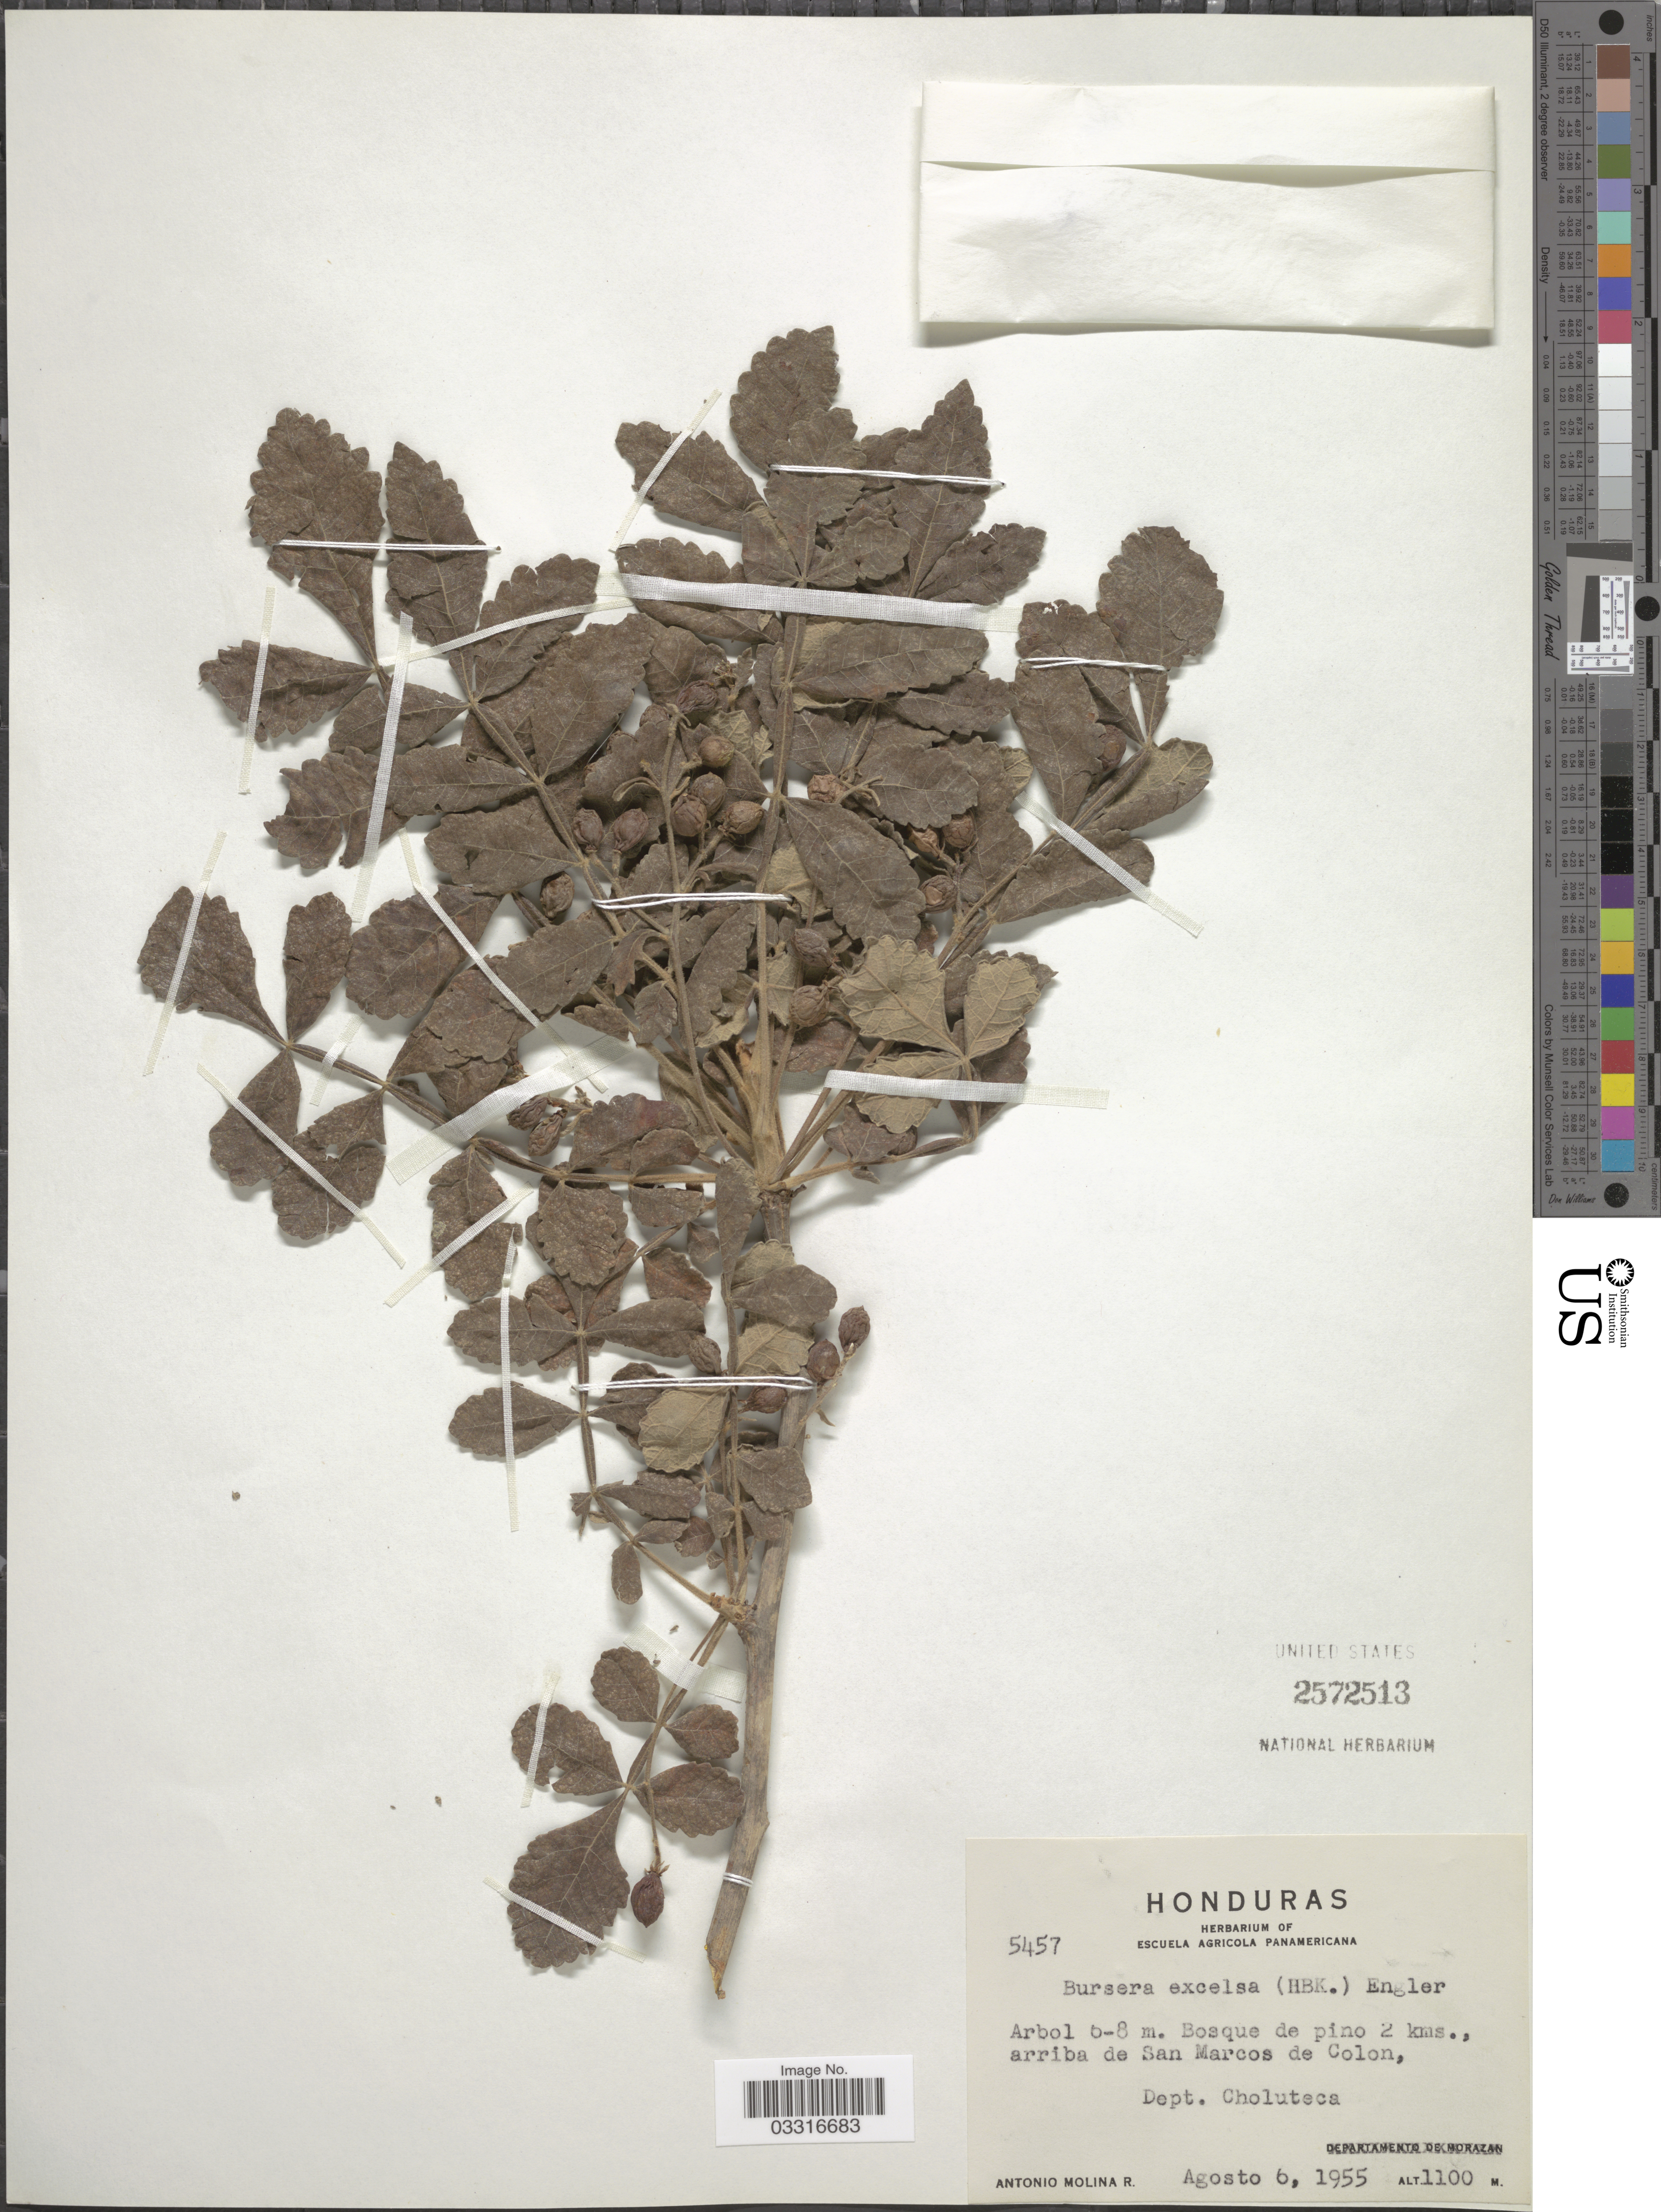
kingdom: Plantae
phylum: Tracheophyta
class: Magnoliopsida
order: Sapindales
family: Burseraceae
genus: Bursera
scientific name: Bursera excelsa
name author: (Kunth) Engl.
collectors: A. Molina R.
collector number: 5457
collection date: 1955-08-06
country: Honduras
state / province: Choluteca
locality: Bosque de pino 2 kms., arriba de San Marcos de Colon, Dept. Choluteca.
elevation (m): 1100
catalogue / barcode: US 2572513